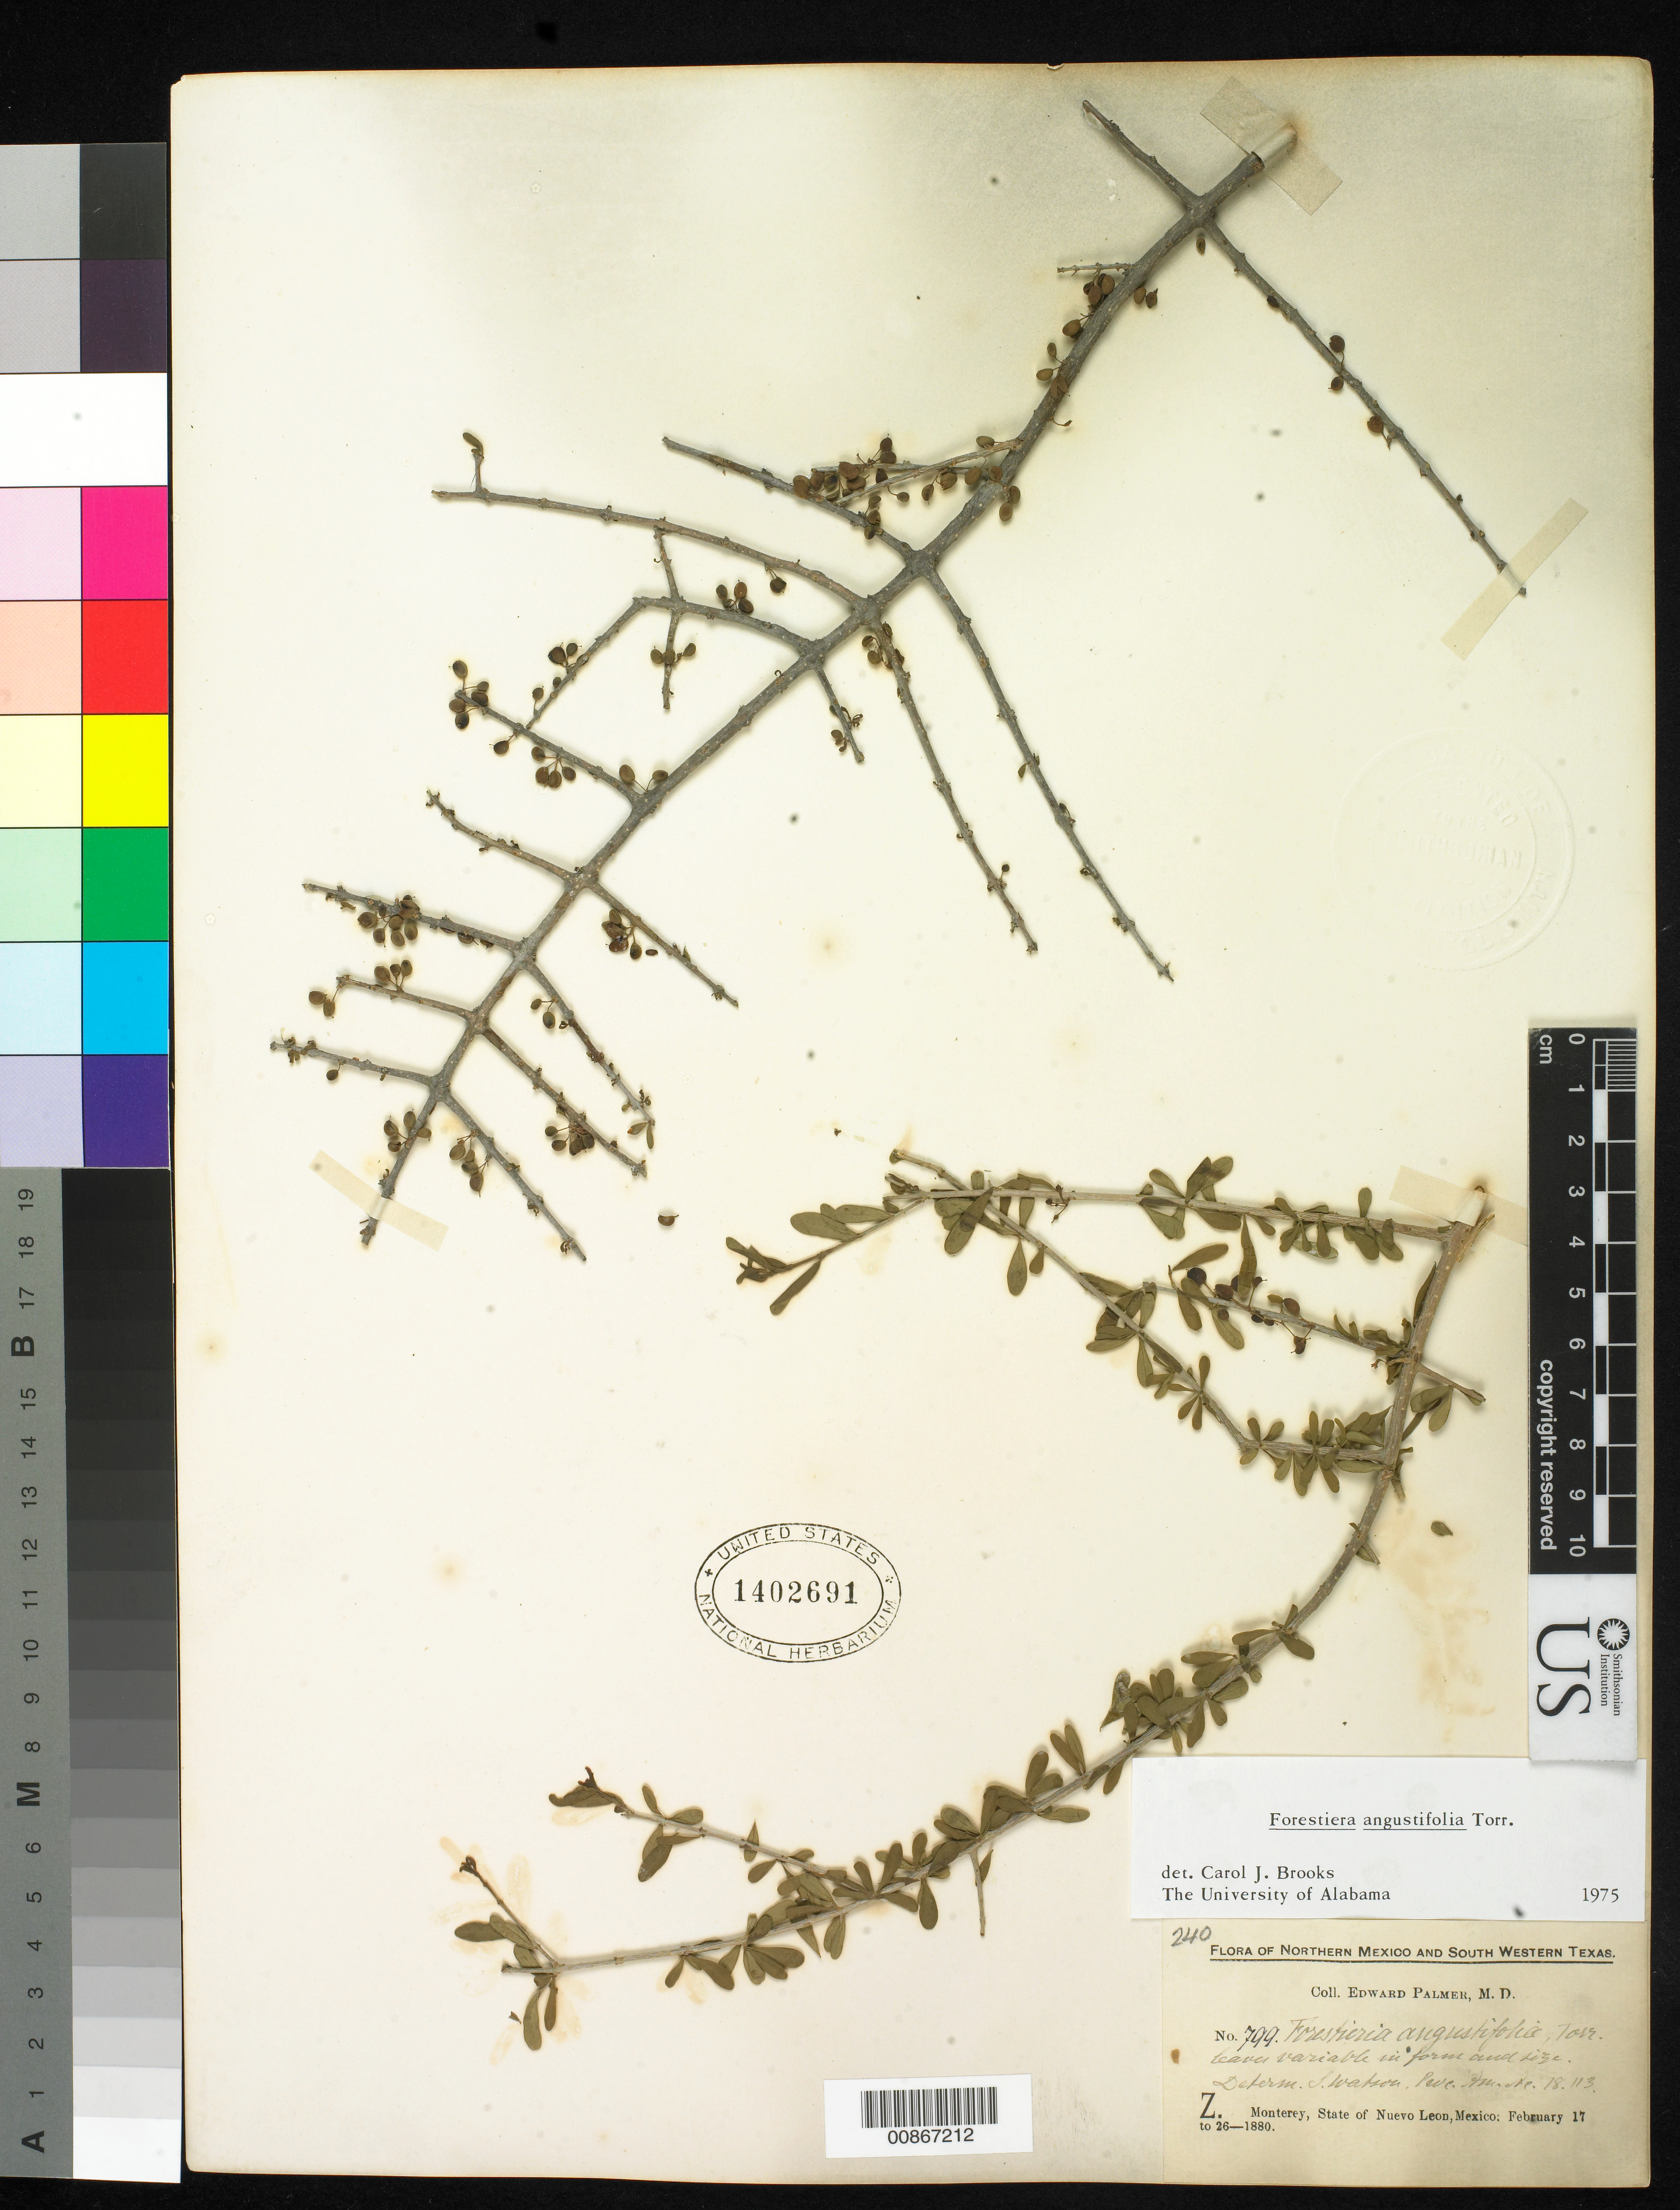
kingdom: Plantae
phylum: Tracheophyta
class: Magnoliopsida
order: Lamiales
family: Oleaceae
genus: Forestiera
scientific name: Forestiera angustifolia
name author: Torr.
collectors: E. Palmer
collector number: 799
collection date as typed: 17 Feb 1880 to 26 Feb 1880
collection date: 1880-02-17/1880-02-26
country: Mexico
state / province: Nuevo León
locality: Z. Monterrey, Nuevo León.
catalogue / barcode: US 1402691